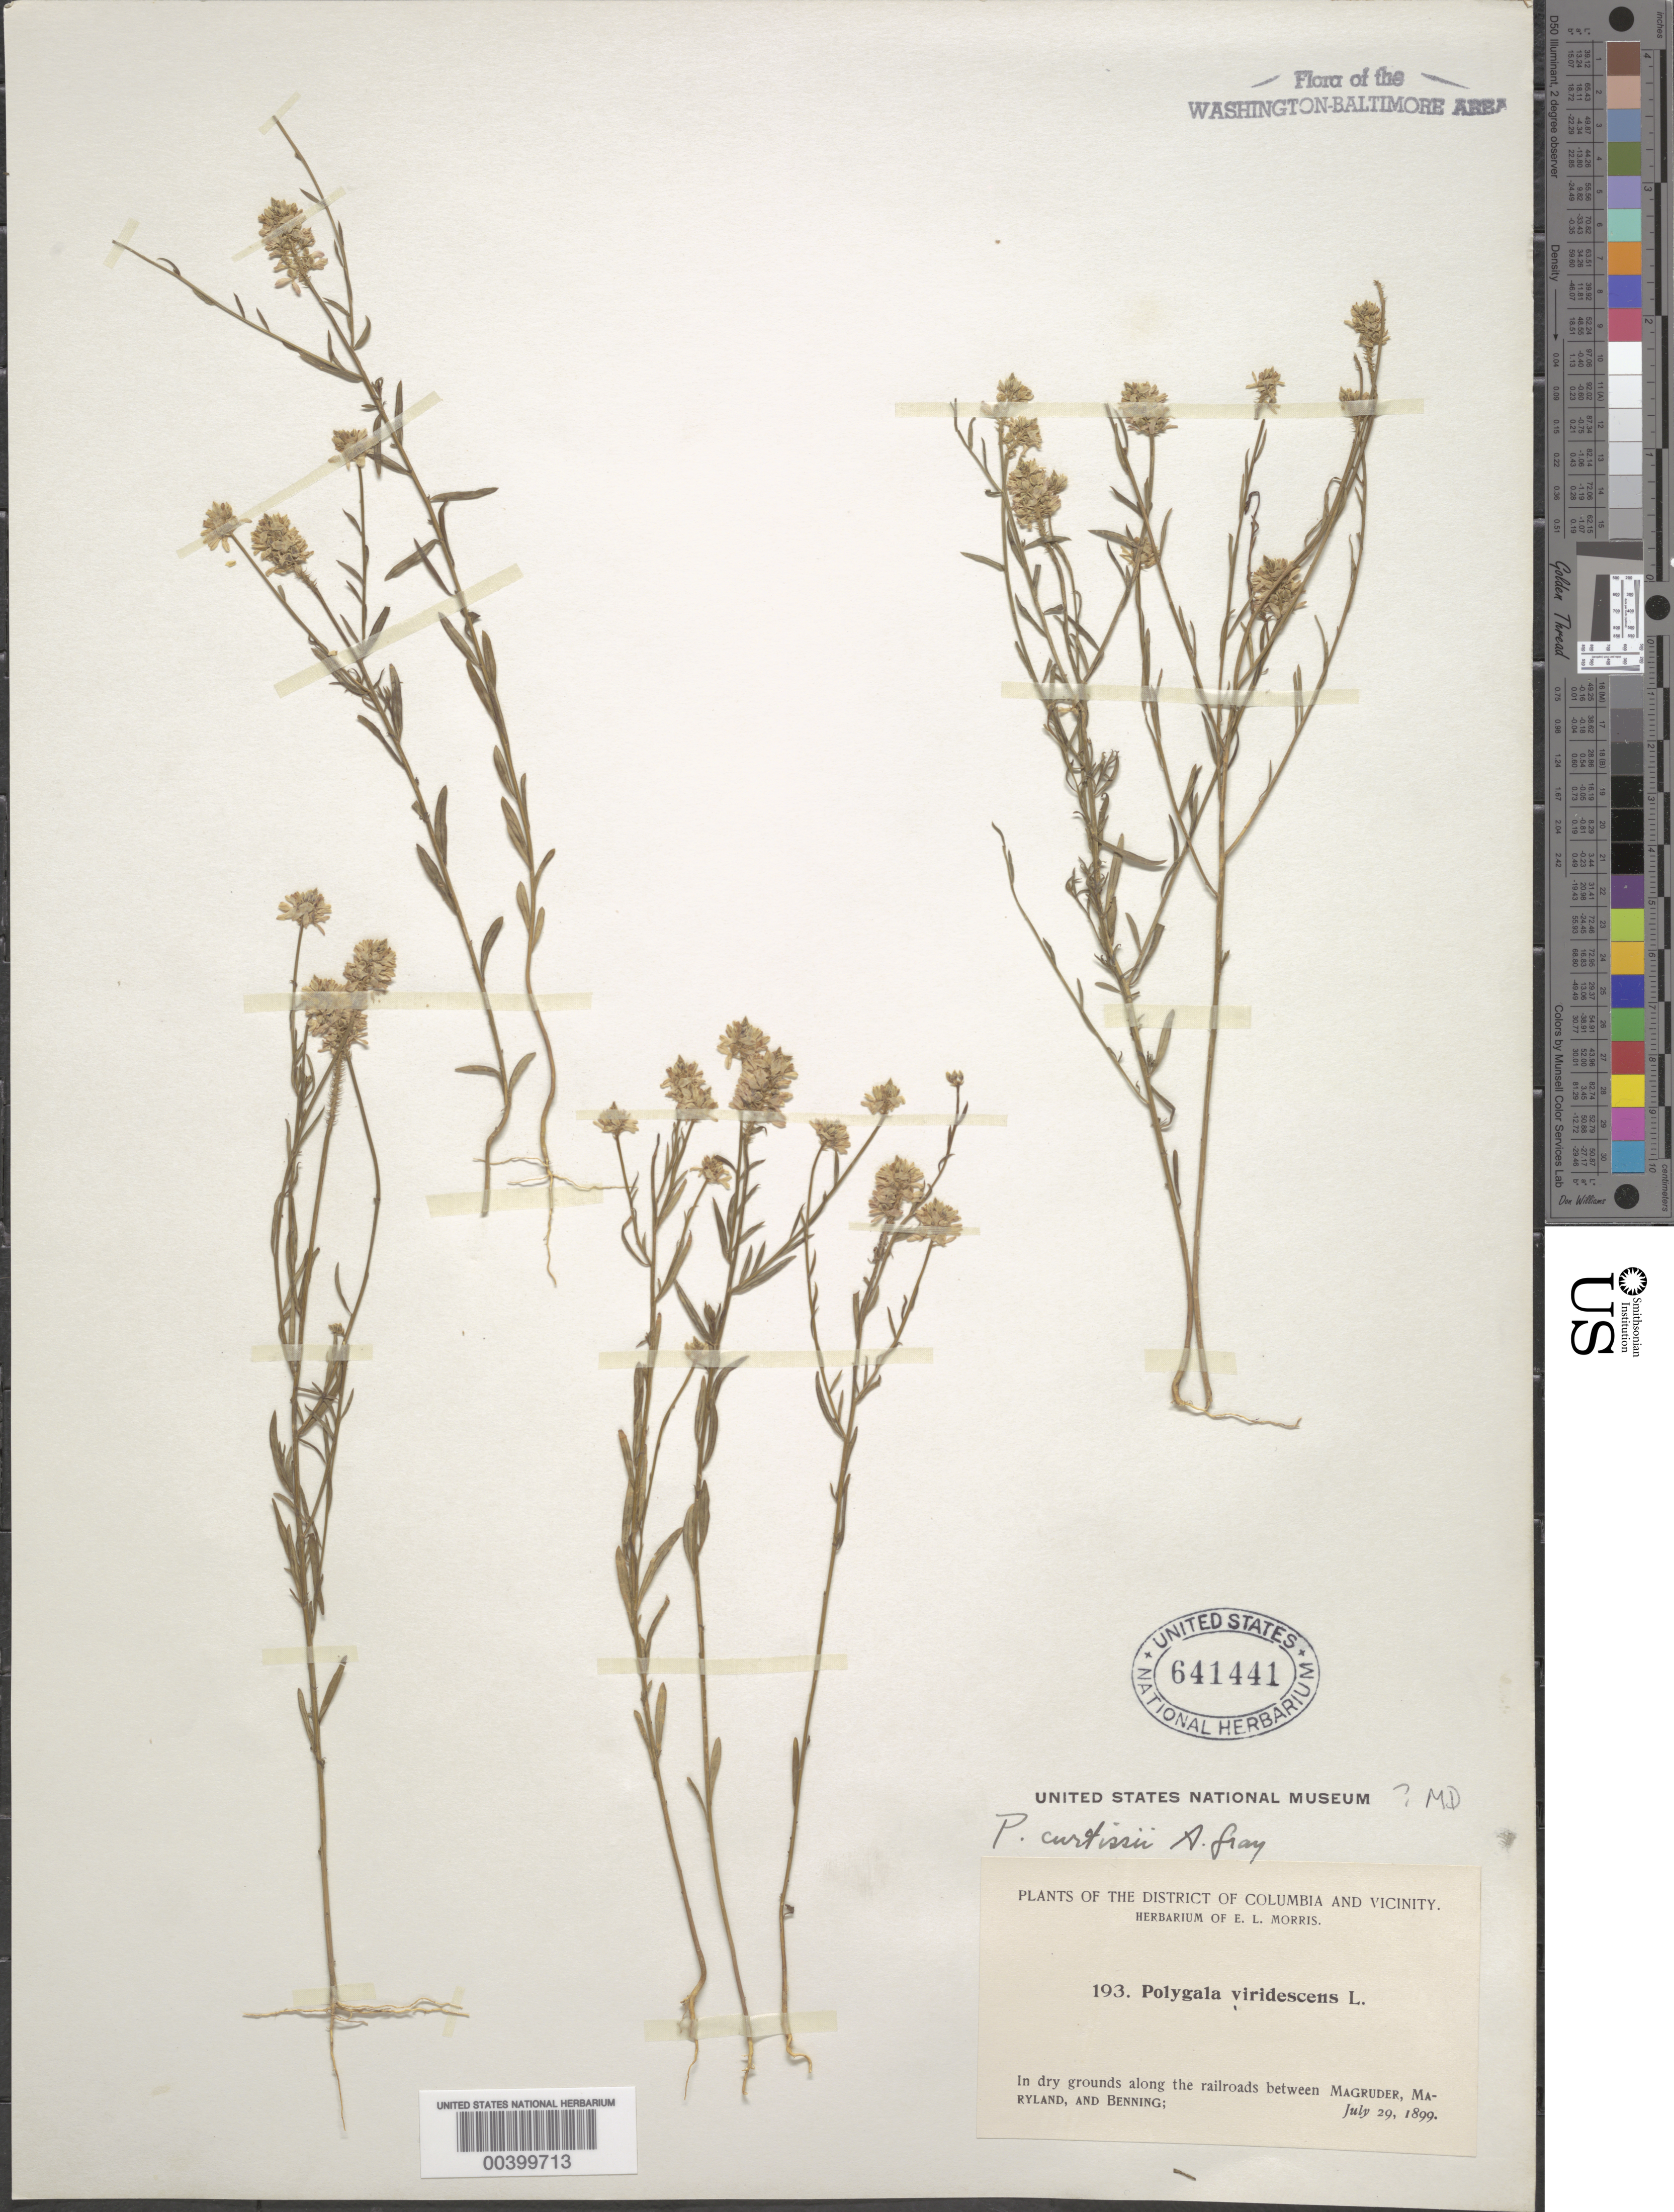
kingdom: Plantae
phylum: Tracheophyta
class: Magnoliopsida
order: Fabales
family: Polygalaceae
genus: Polygala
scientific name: Polygala curtissii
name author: A. Gray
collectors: E. L. Morris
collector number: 193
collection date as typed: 29 Jul 1899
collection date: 1899-07-29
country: United States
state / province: District of Columbia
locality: Between Magruder, MD. and Benning, railroad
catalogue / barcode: US 641441